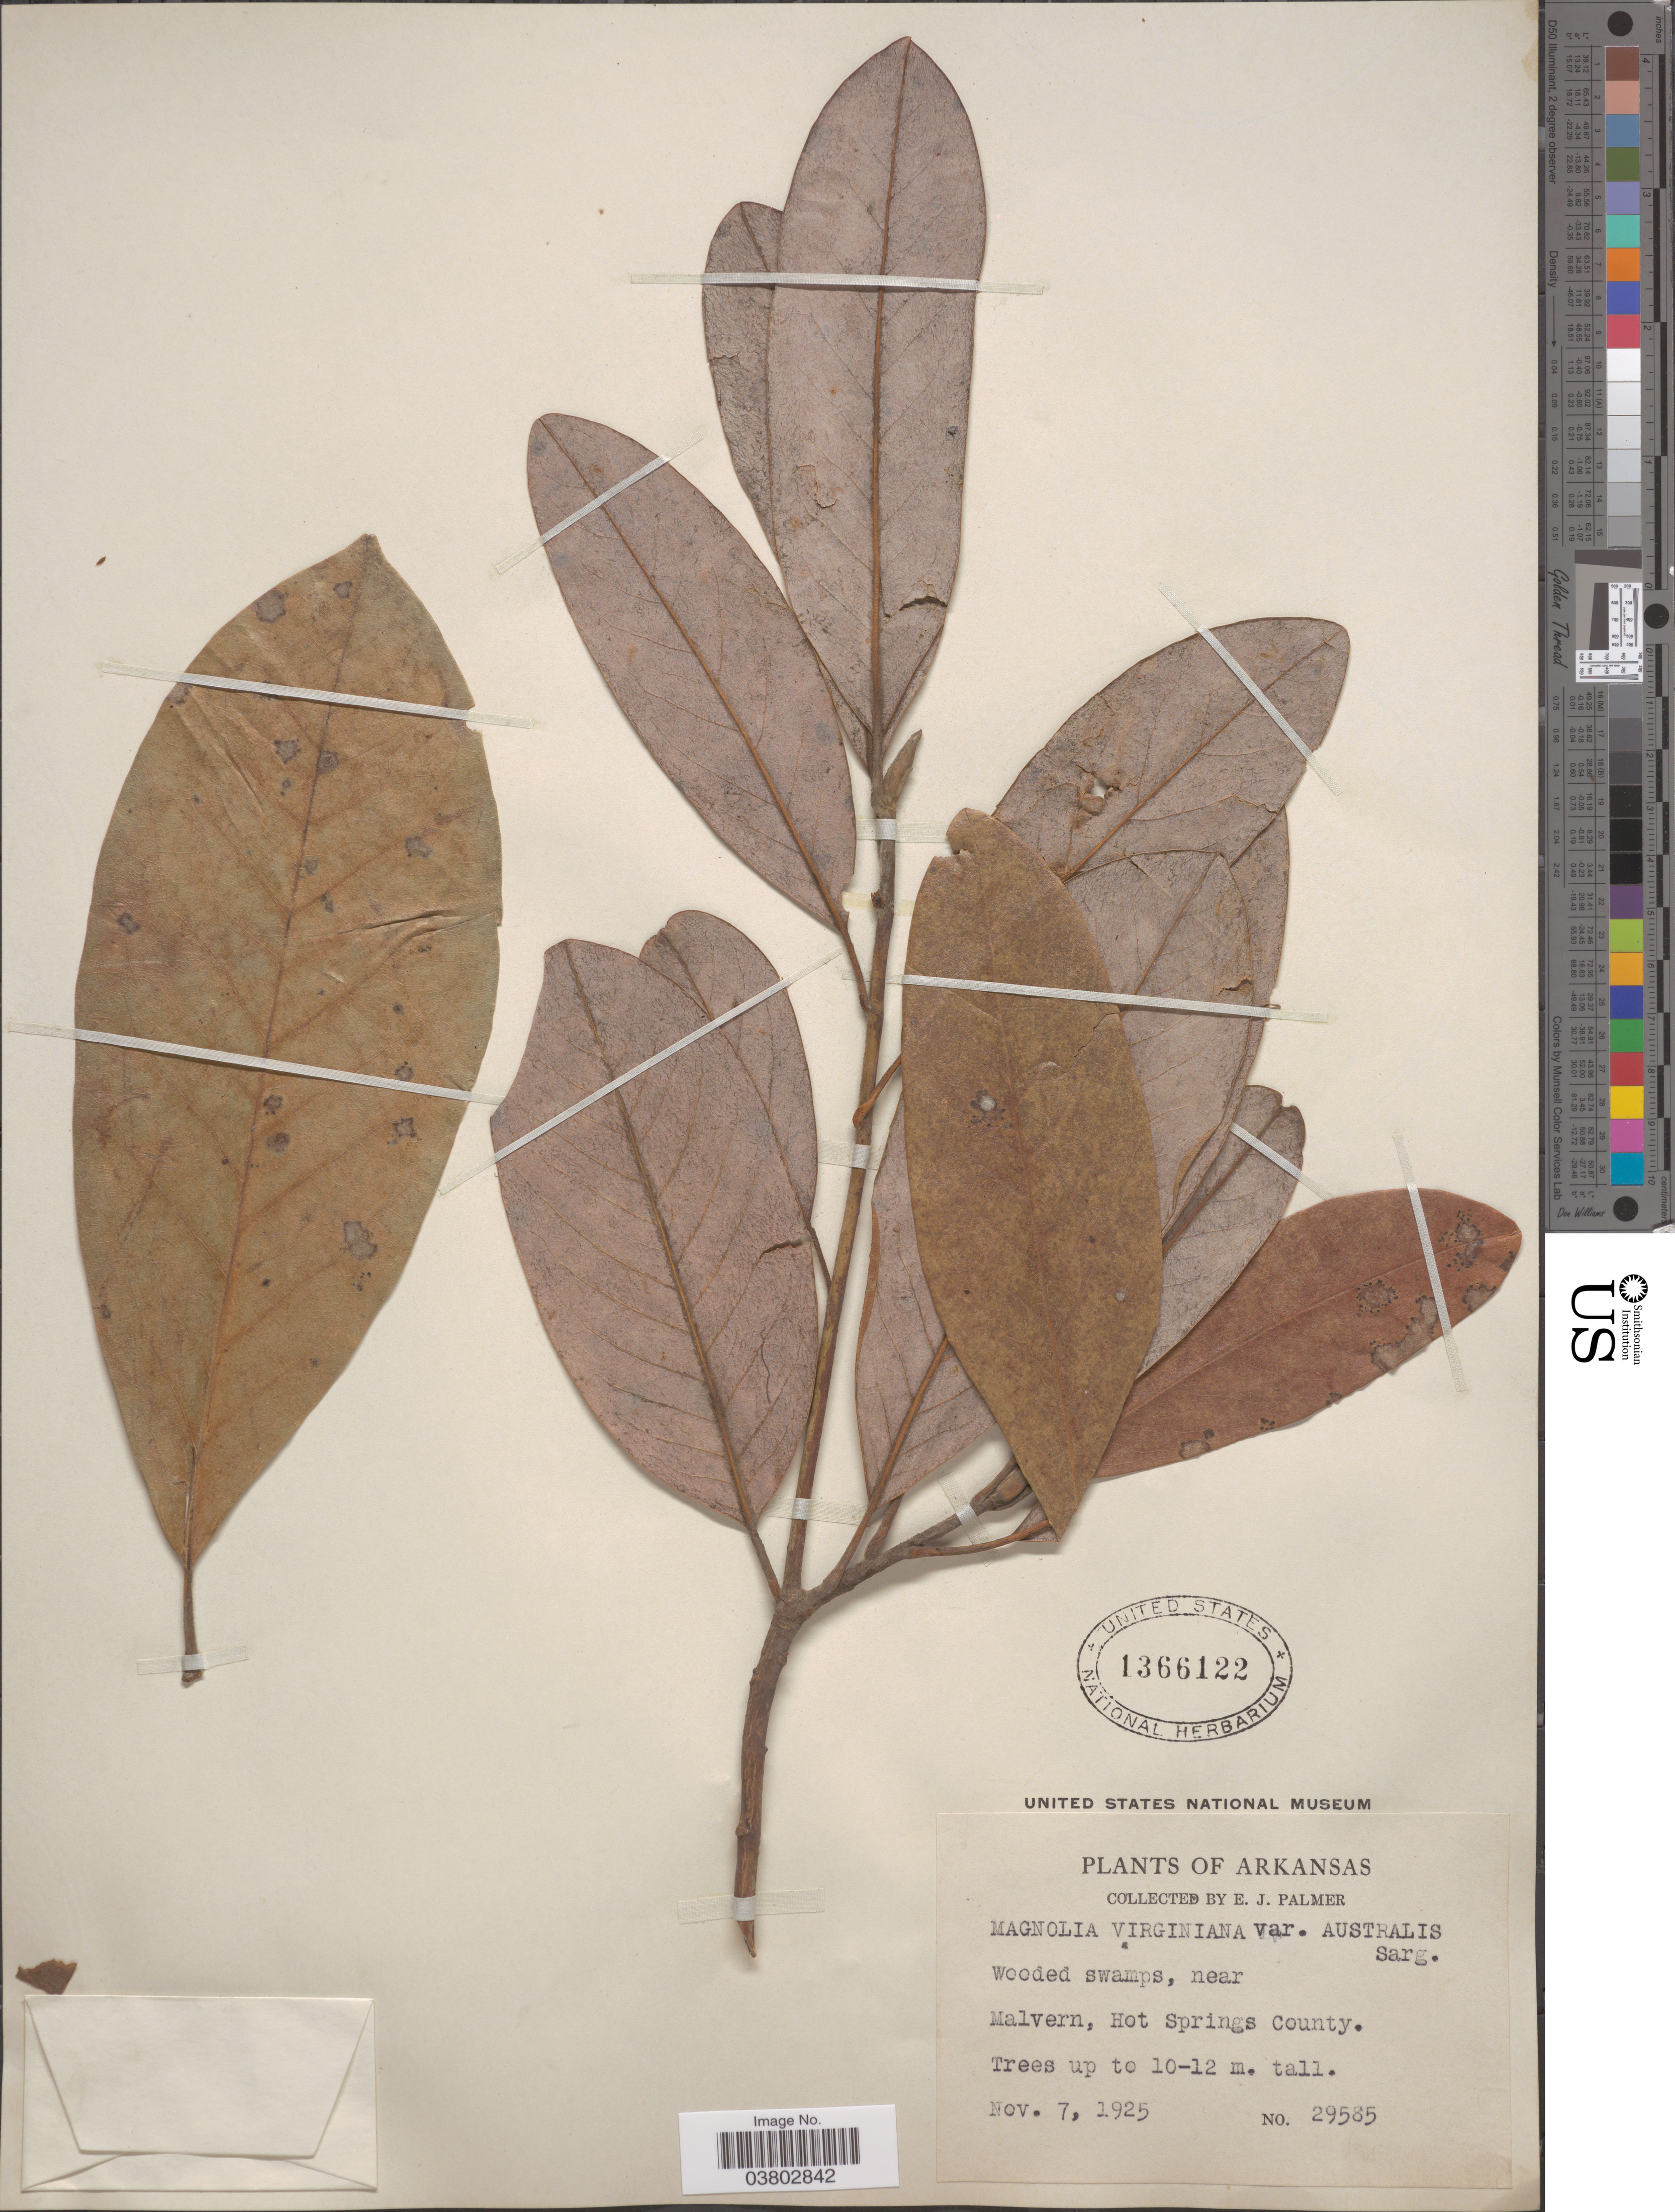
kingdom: Plantae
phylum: Tracheophyta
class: Magnoliopsida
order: Magnoliales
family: Magnoliaceae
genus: Magnolia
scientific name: Magnolia virginiana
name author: L.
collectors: E. J. Palmer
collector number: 29585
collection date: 1925-11-07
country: United States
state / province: Arkansas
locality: Near Malvern, Hot Springs County.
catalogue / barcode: US 1366122